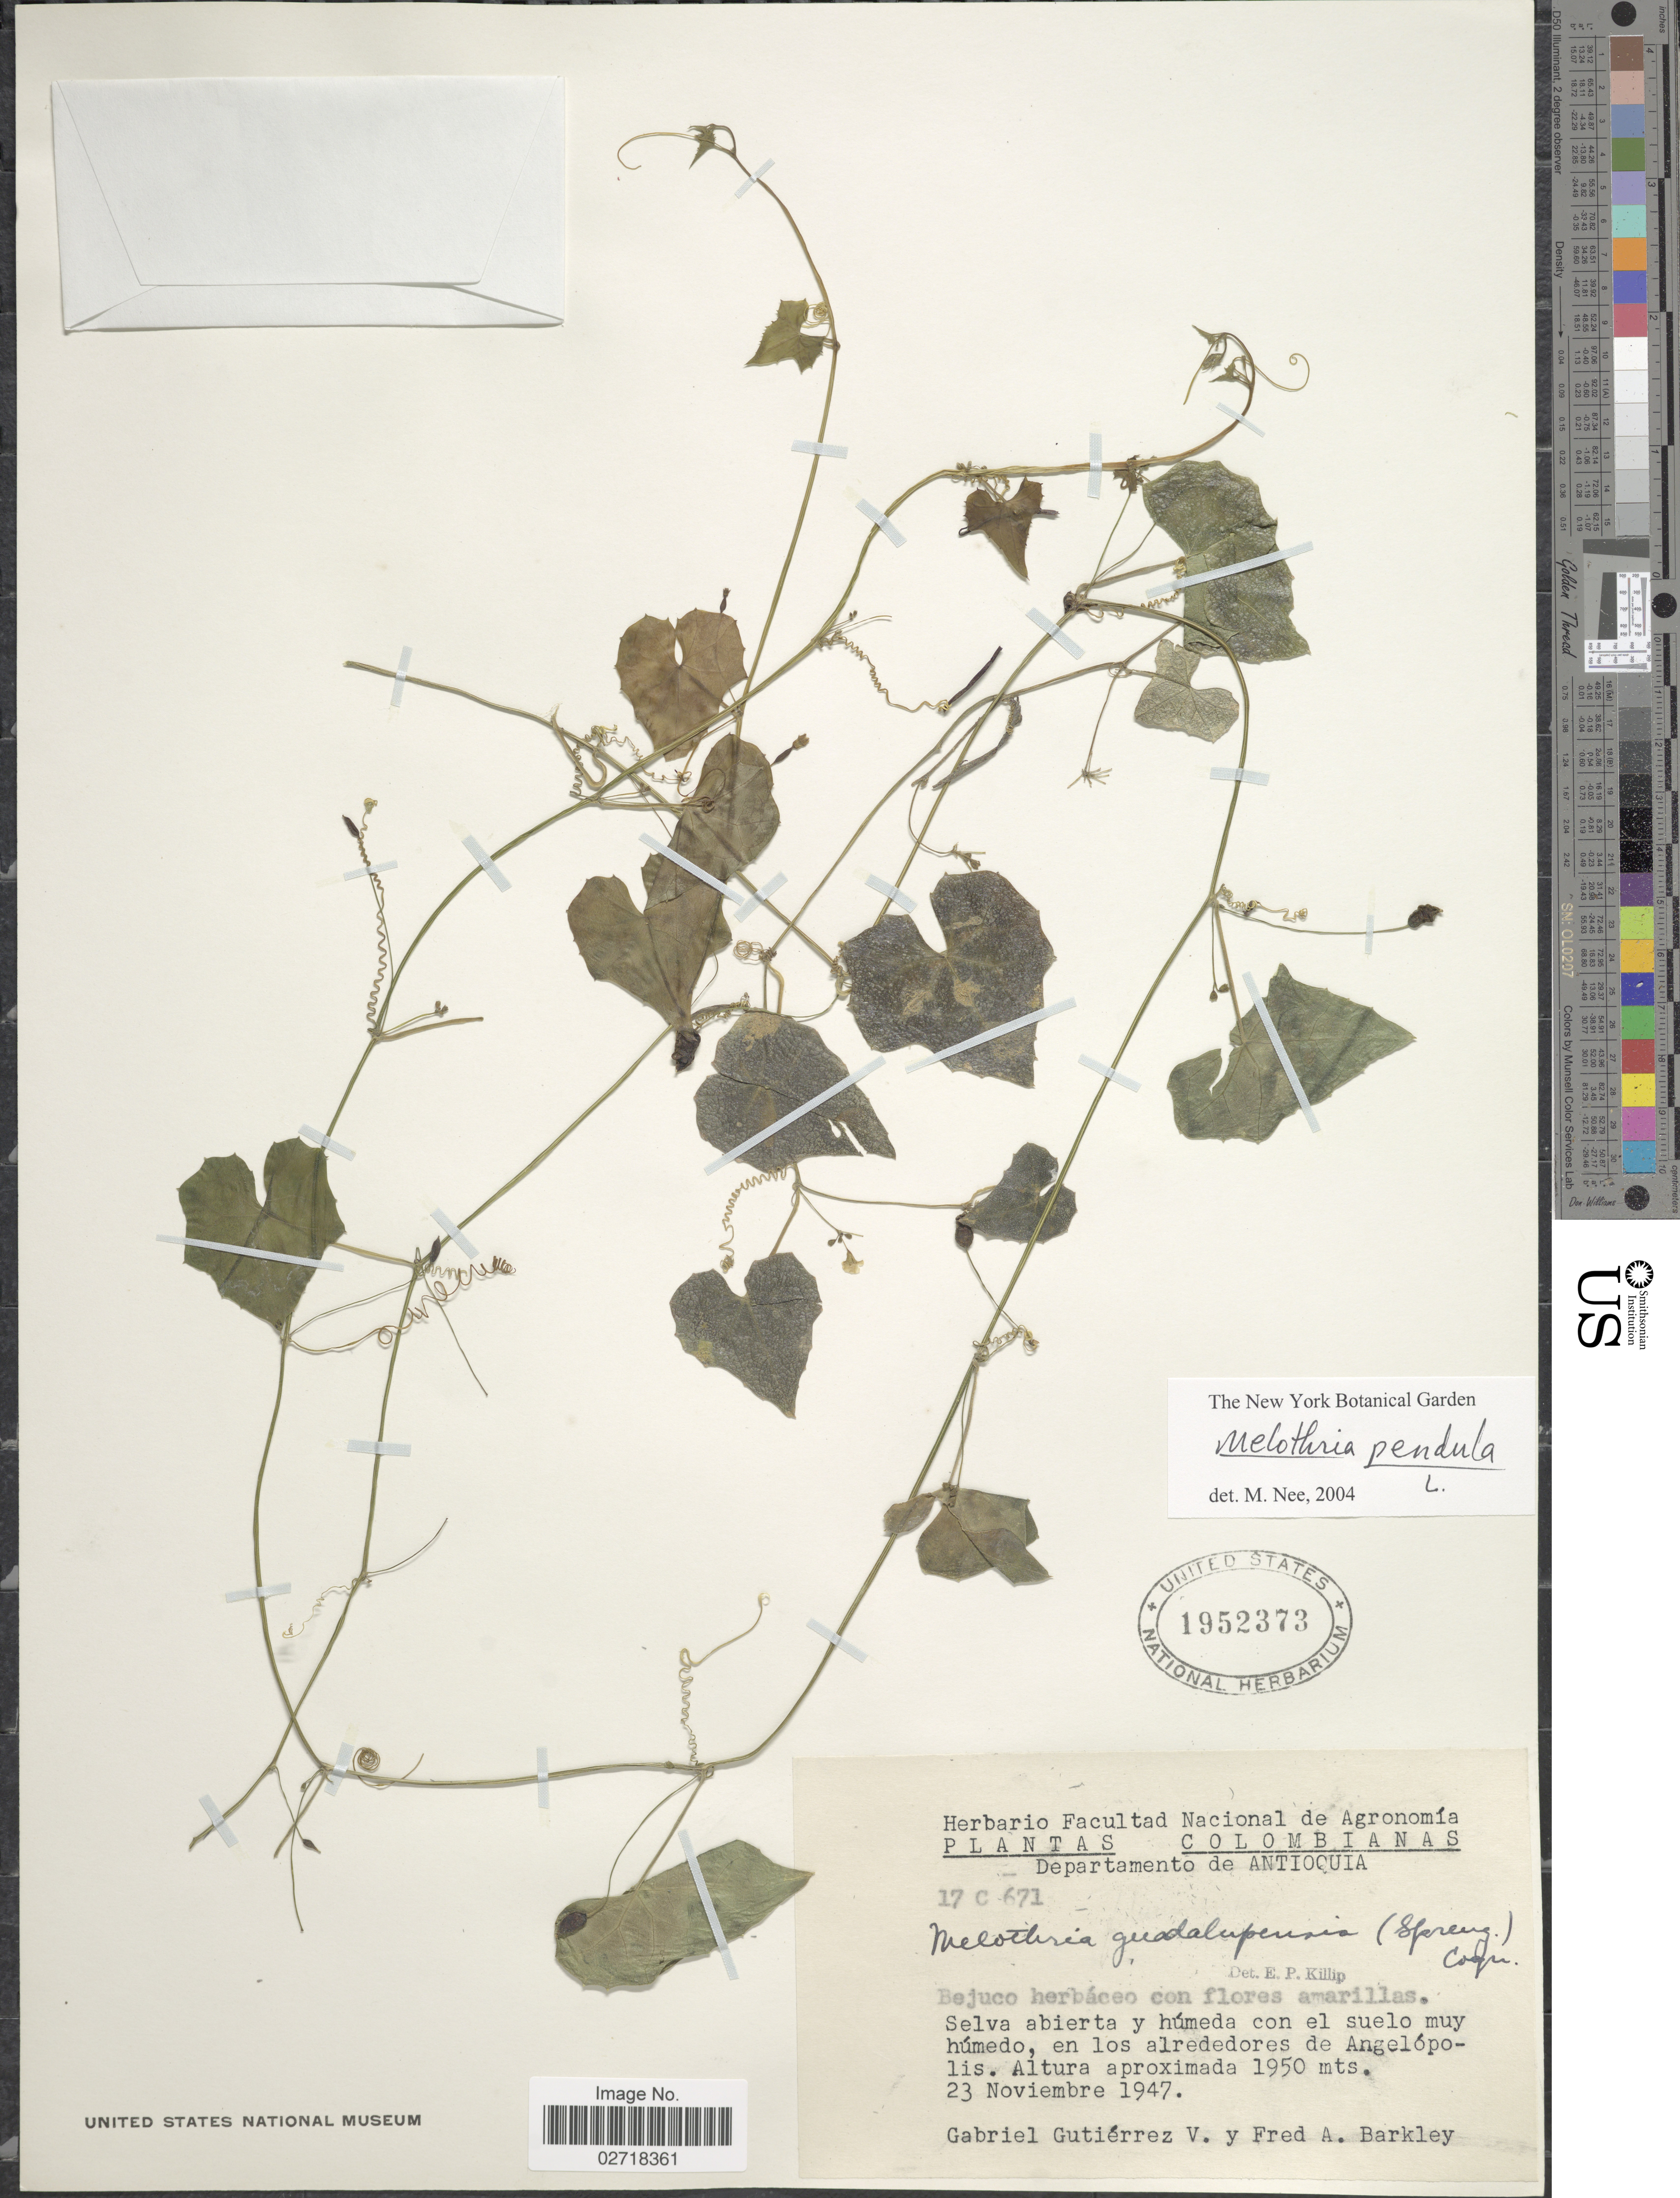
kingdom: Plantae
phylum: Tracheophyta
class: Magnoliopsida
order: Cucurbitales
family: Cucurbitaceae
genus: Melothria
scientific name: Melothria pendula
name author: L.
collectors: G. Guttierez V. & F. A. Barkley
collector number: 17C671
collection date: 1947-11-23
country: Colombia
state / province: Antioquia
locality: En los alrededores de Angelopolis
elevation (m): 1950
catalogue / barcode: US 1952373